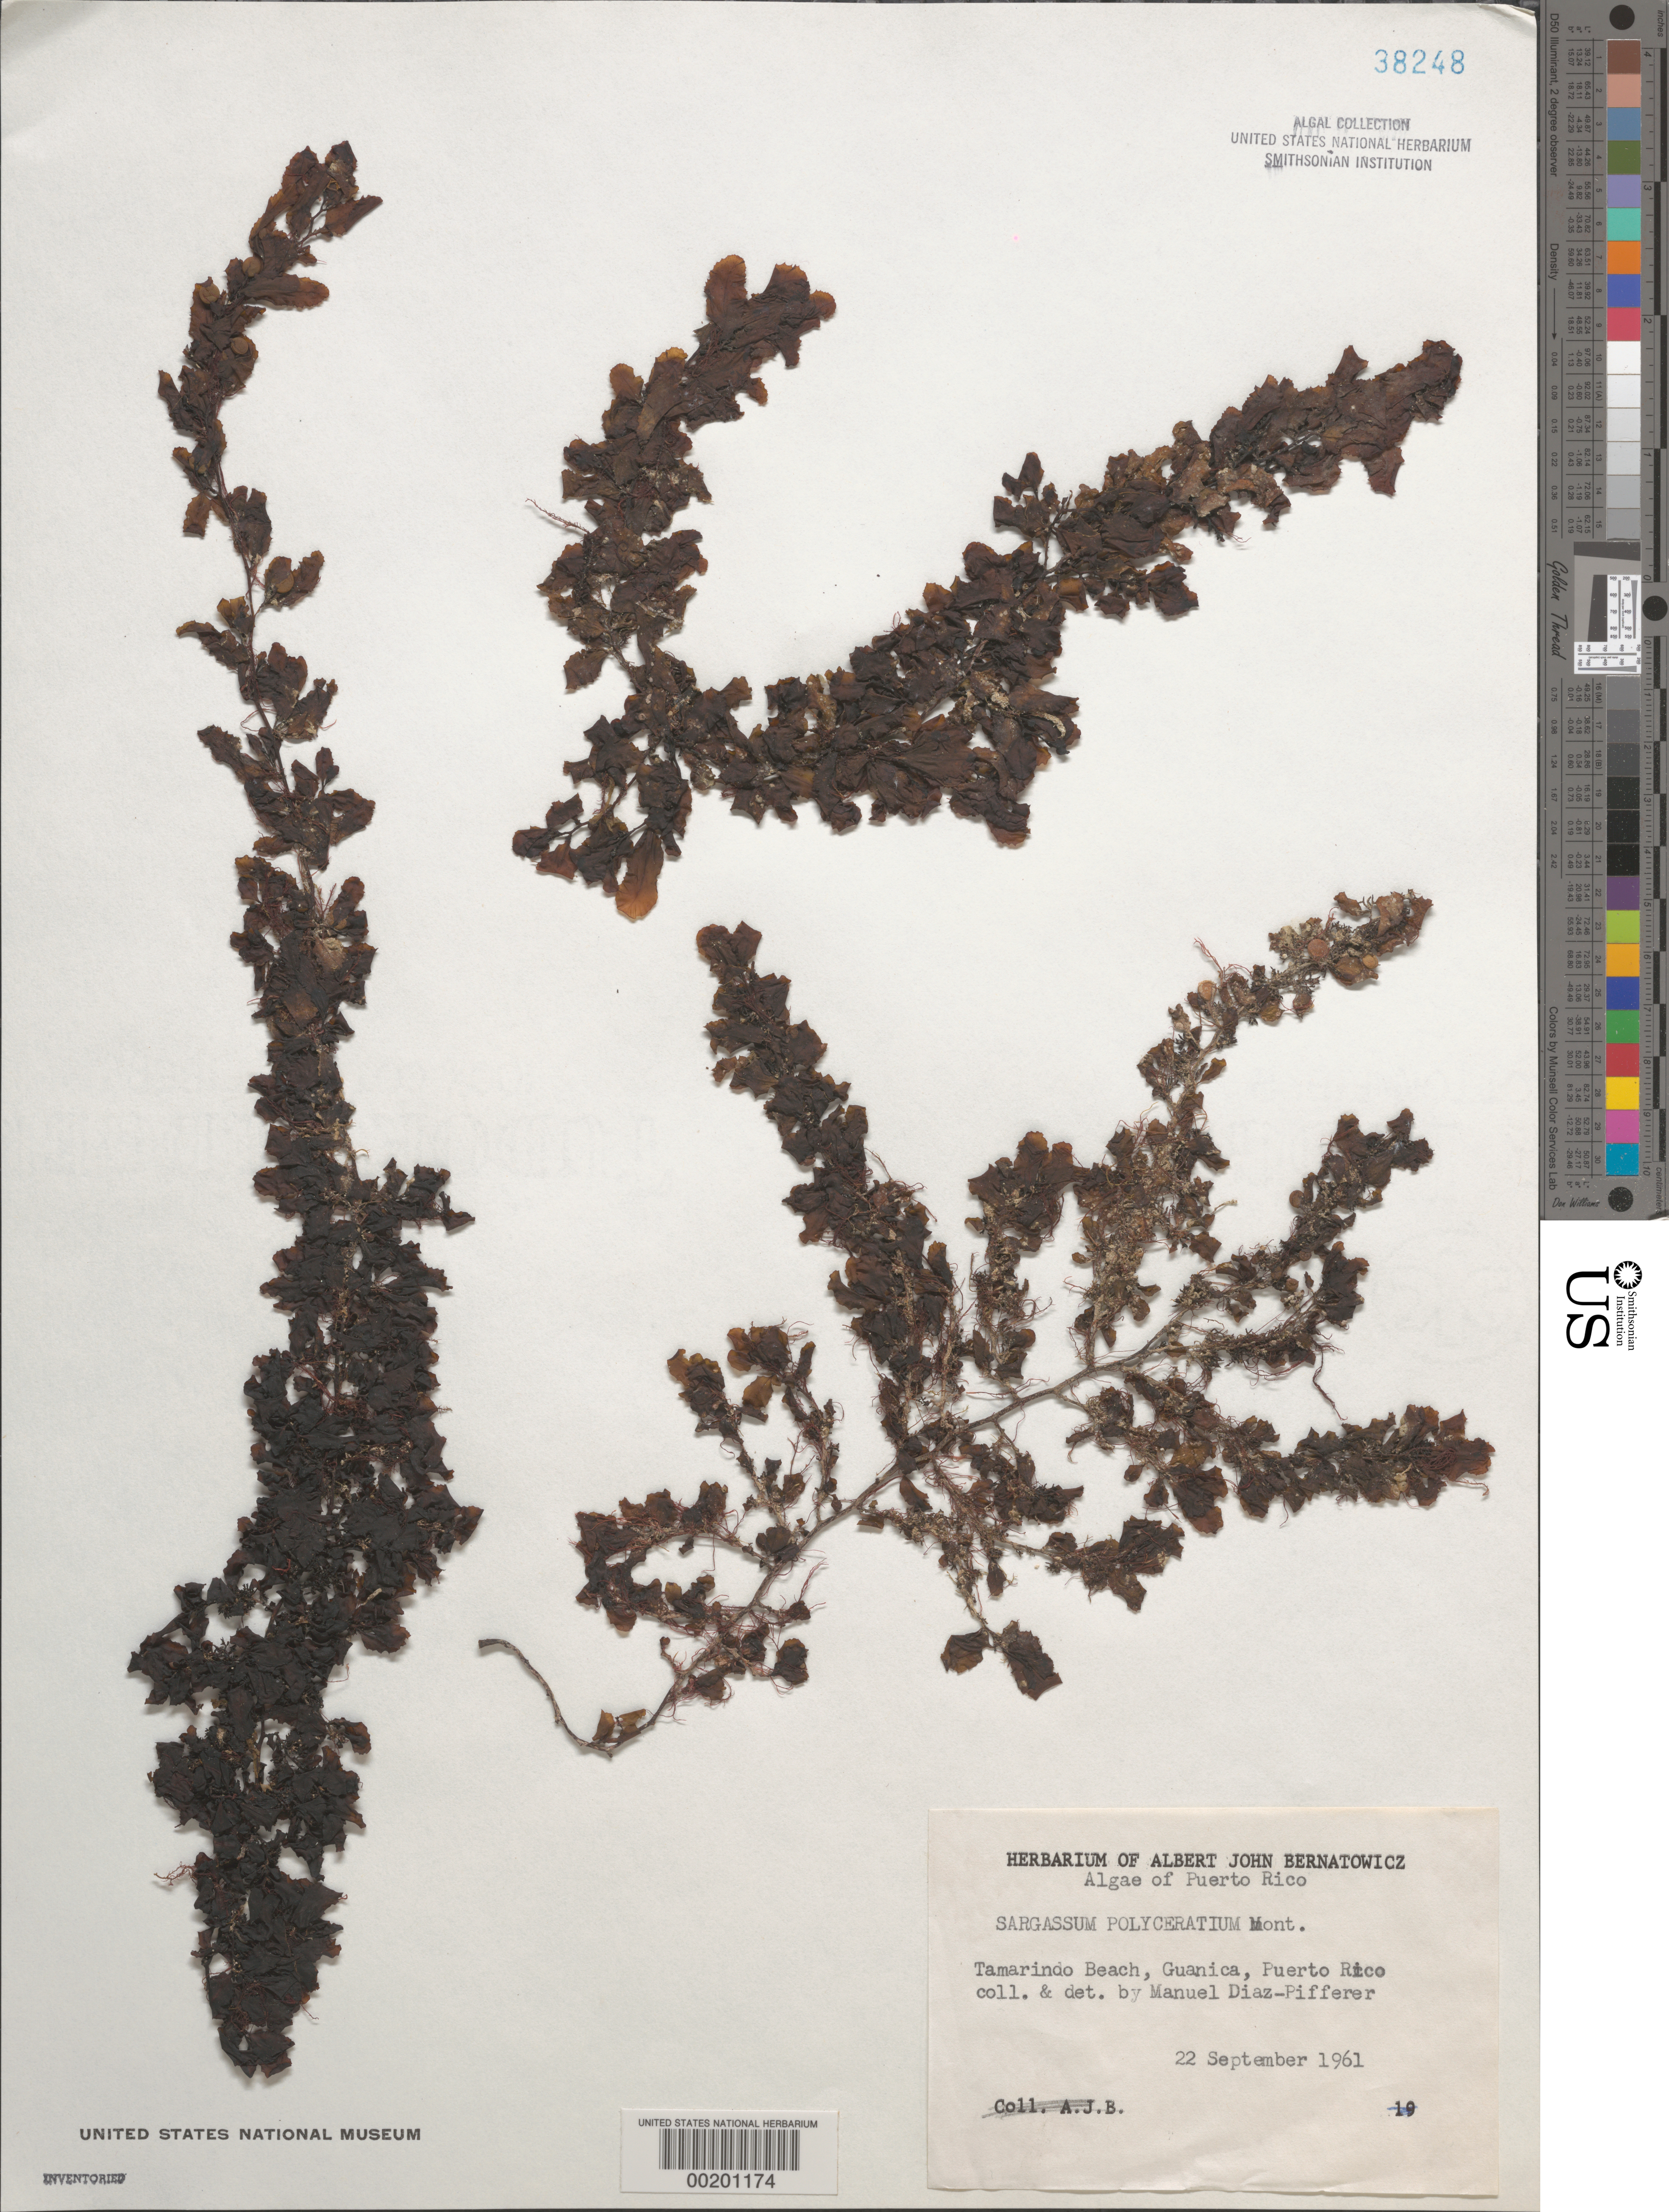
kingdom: Chromista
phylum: Ochrophyta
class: Phaeophyceae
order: Fucales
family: Sargassaceae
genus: Sargassum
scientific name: Sargassum polyceratium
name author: Mont.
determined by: Diaz-Piferrer, M.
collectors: M. Diaz-Piferrer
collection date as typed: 22 Sep 1961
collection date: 1961-09-22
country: Puerto Rico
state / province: Guanica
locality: Playa tamarindo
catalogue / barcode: US 38248